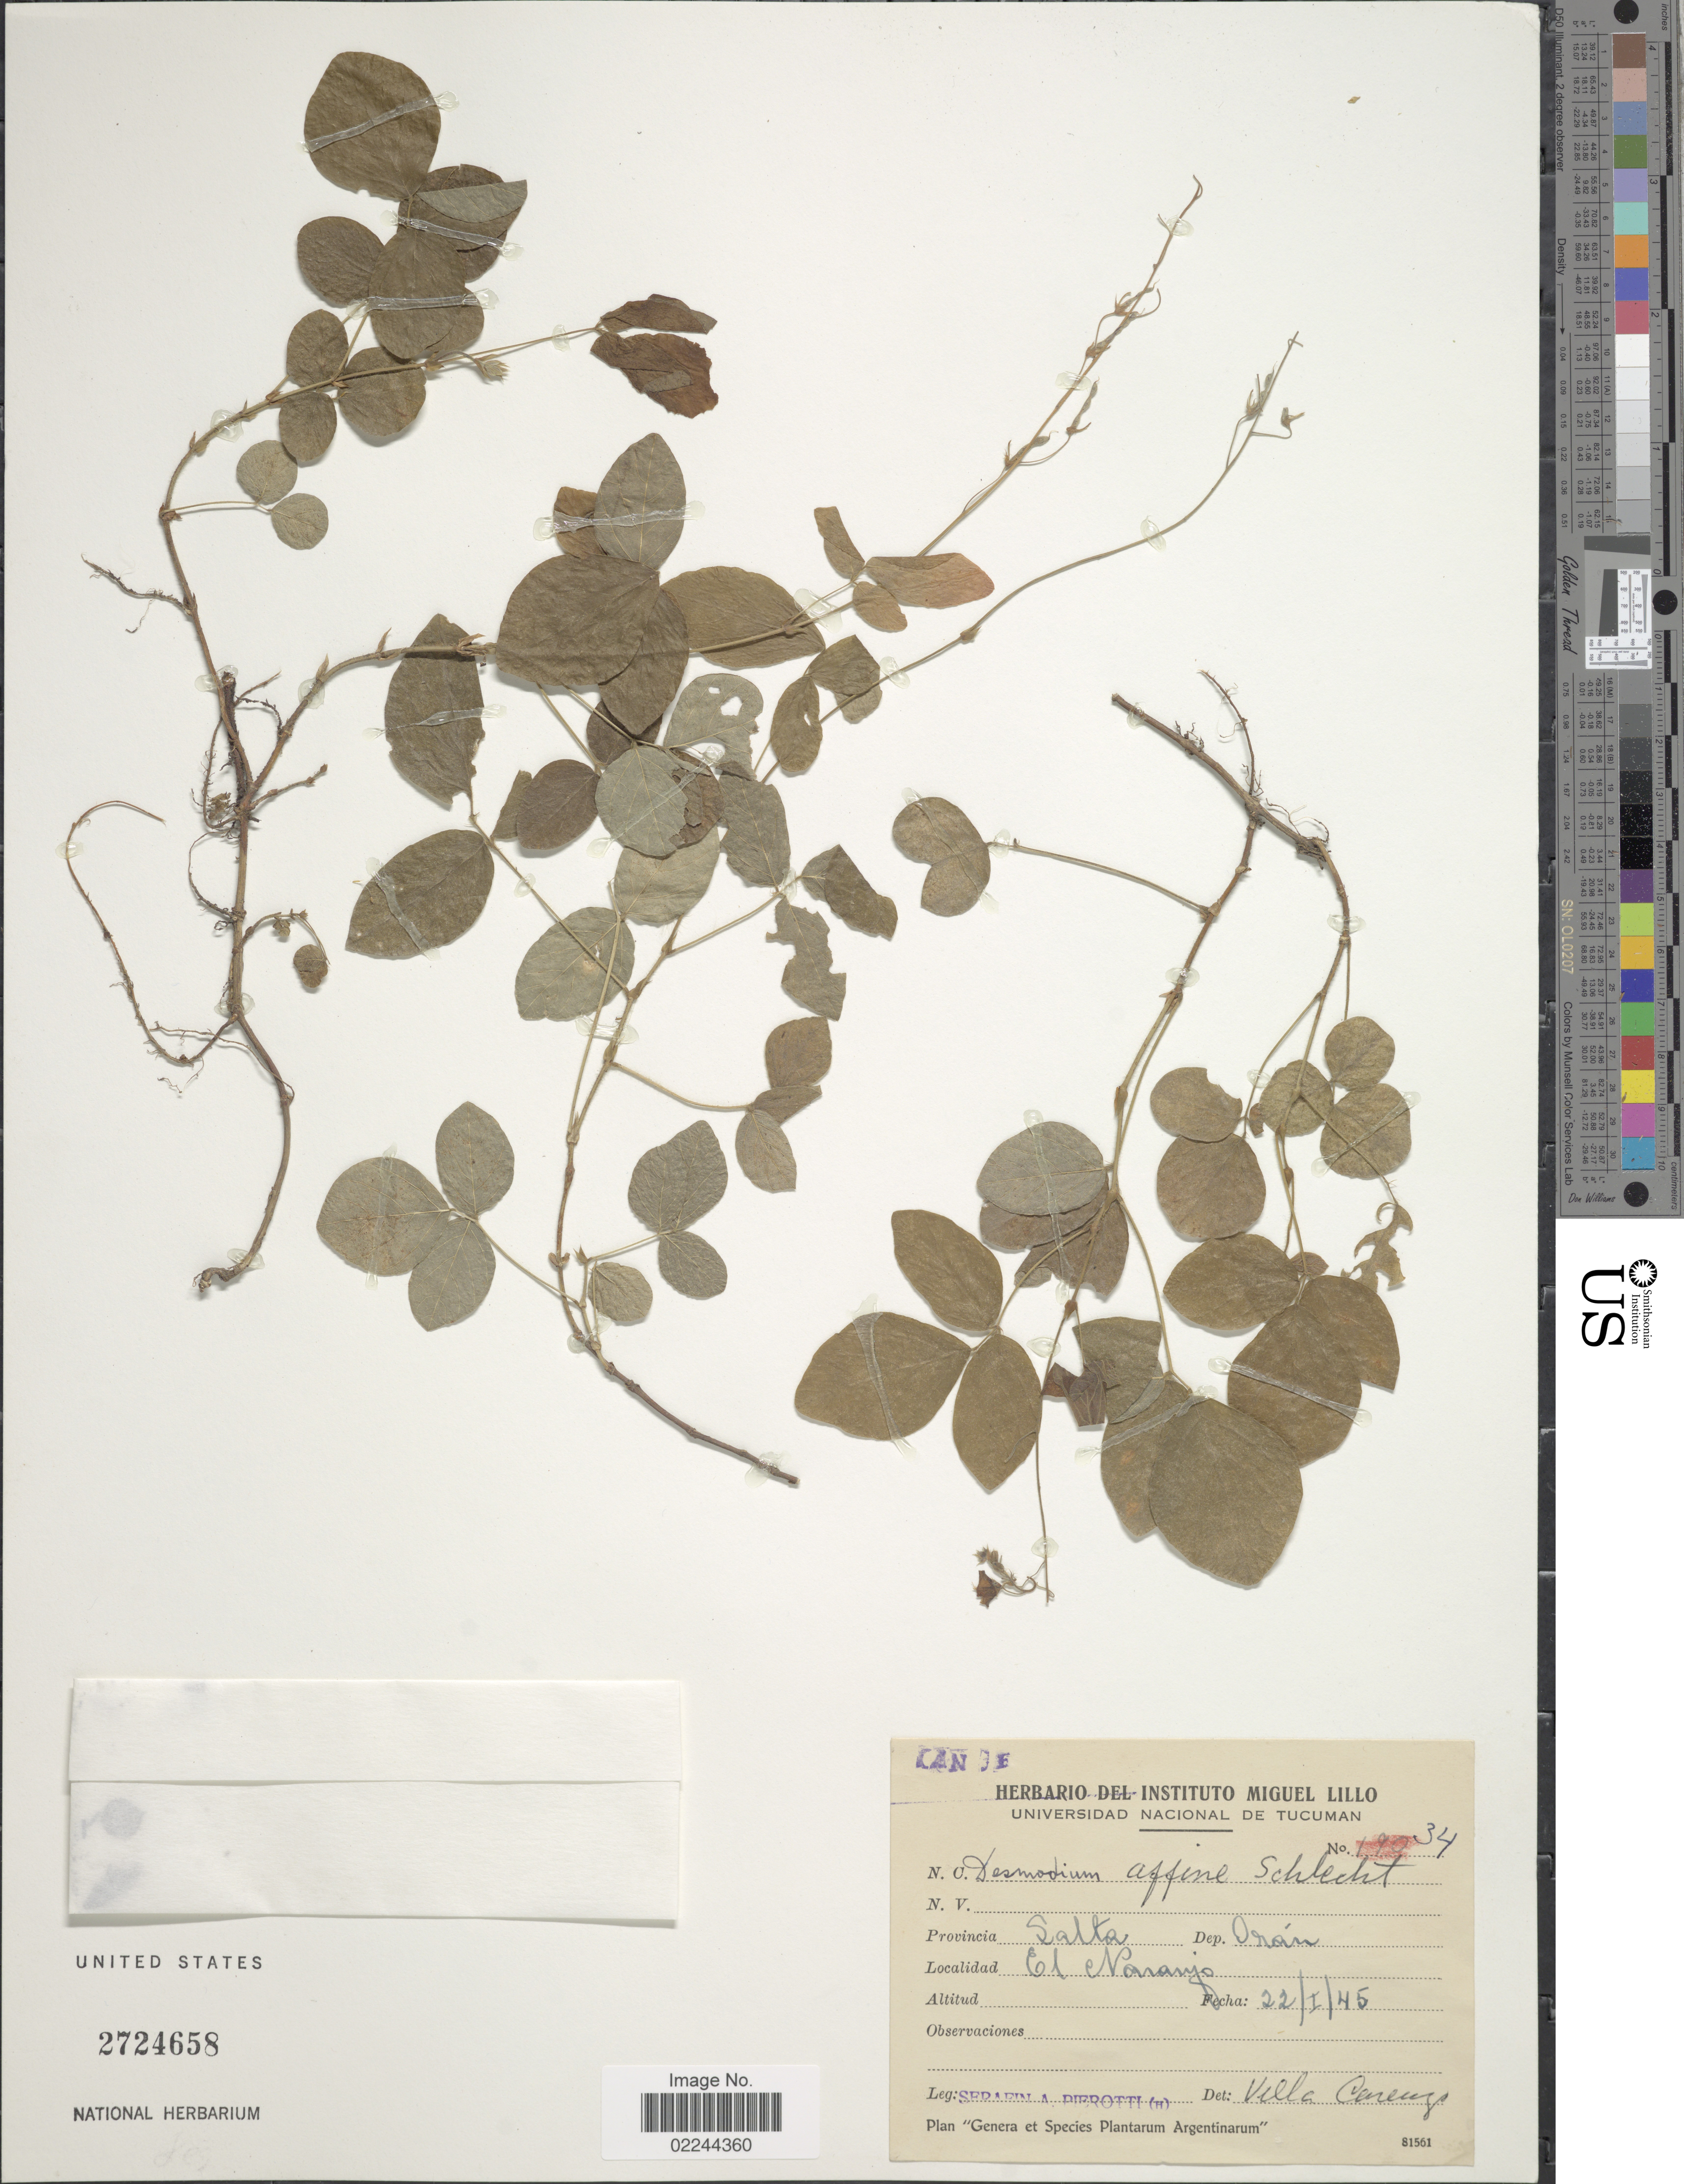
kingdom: Plantae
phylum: Tracheophyta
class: Magnoliopsida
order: Fabales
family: Fabaceae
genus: Desmodium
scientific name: Desmodium affine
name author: Schltdl.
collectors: S. A. Pierotti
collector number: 34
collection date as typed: Transcribed d/m/y: 22/1/45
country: Argentina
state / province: Salta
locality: Provincia Salta. Dep. Oran. El Naranjo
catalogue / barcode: US 2724658